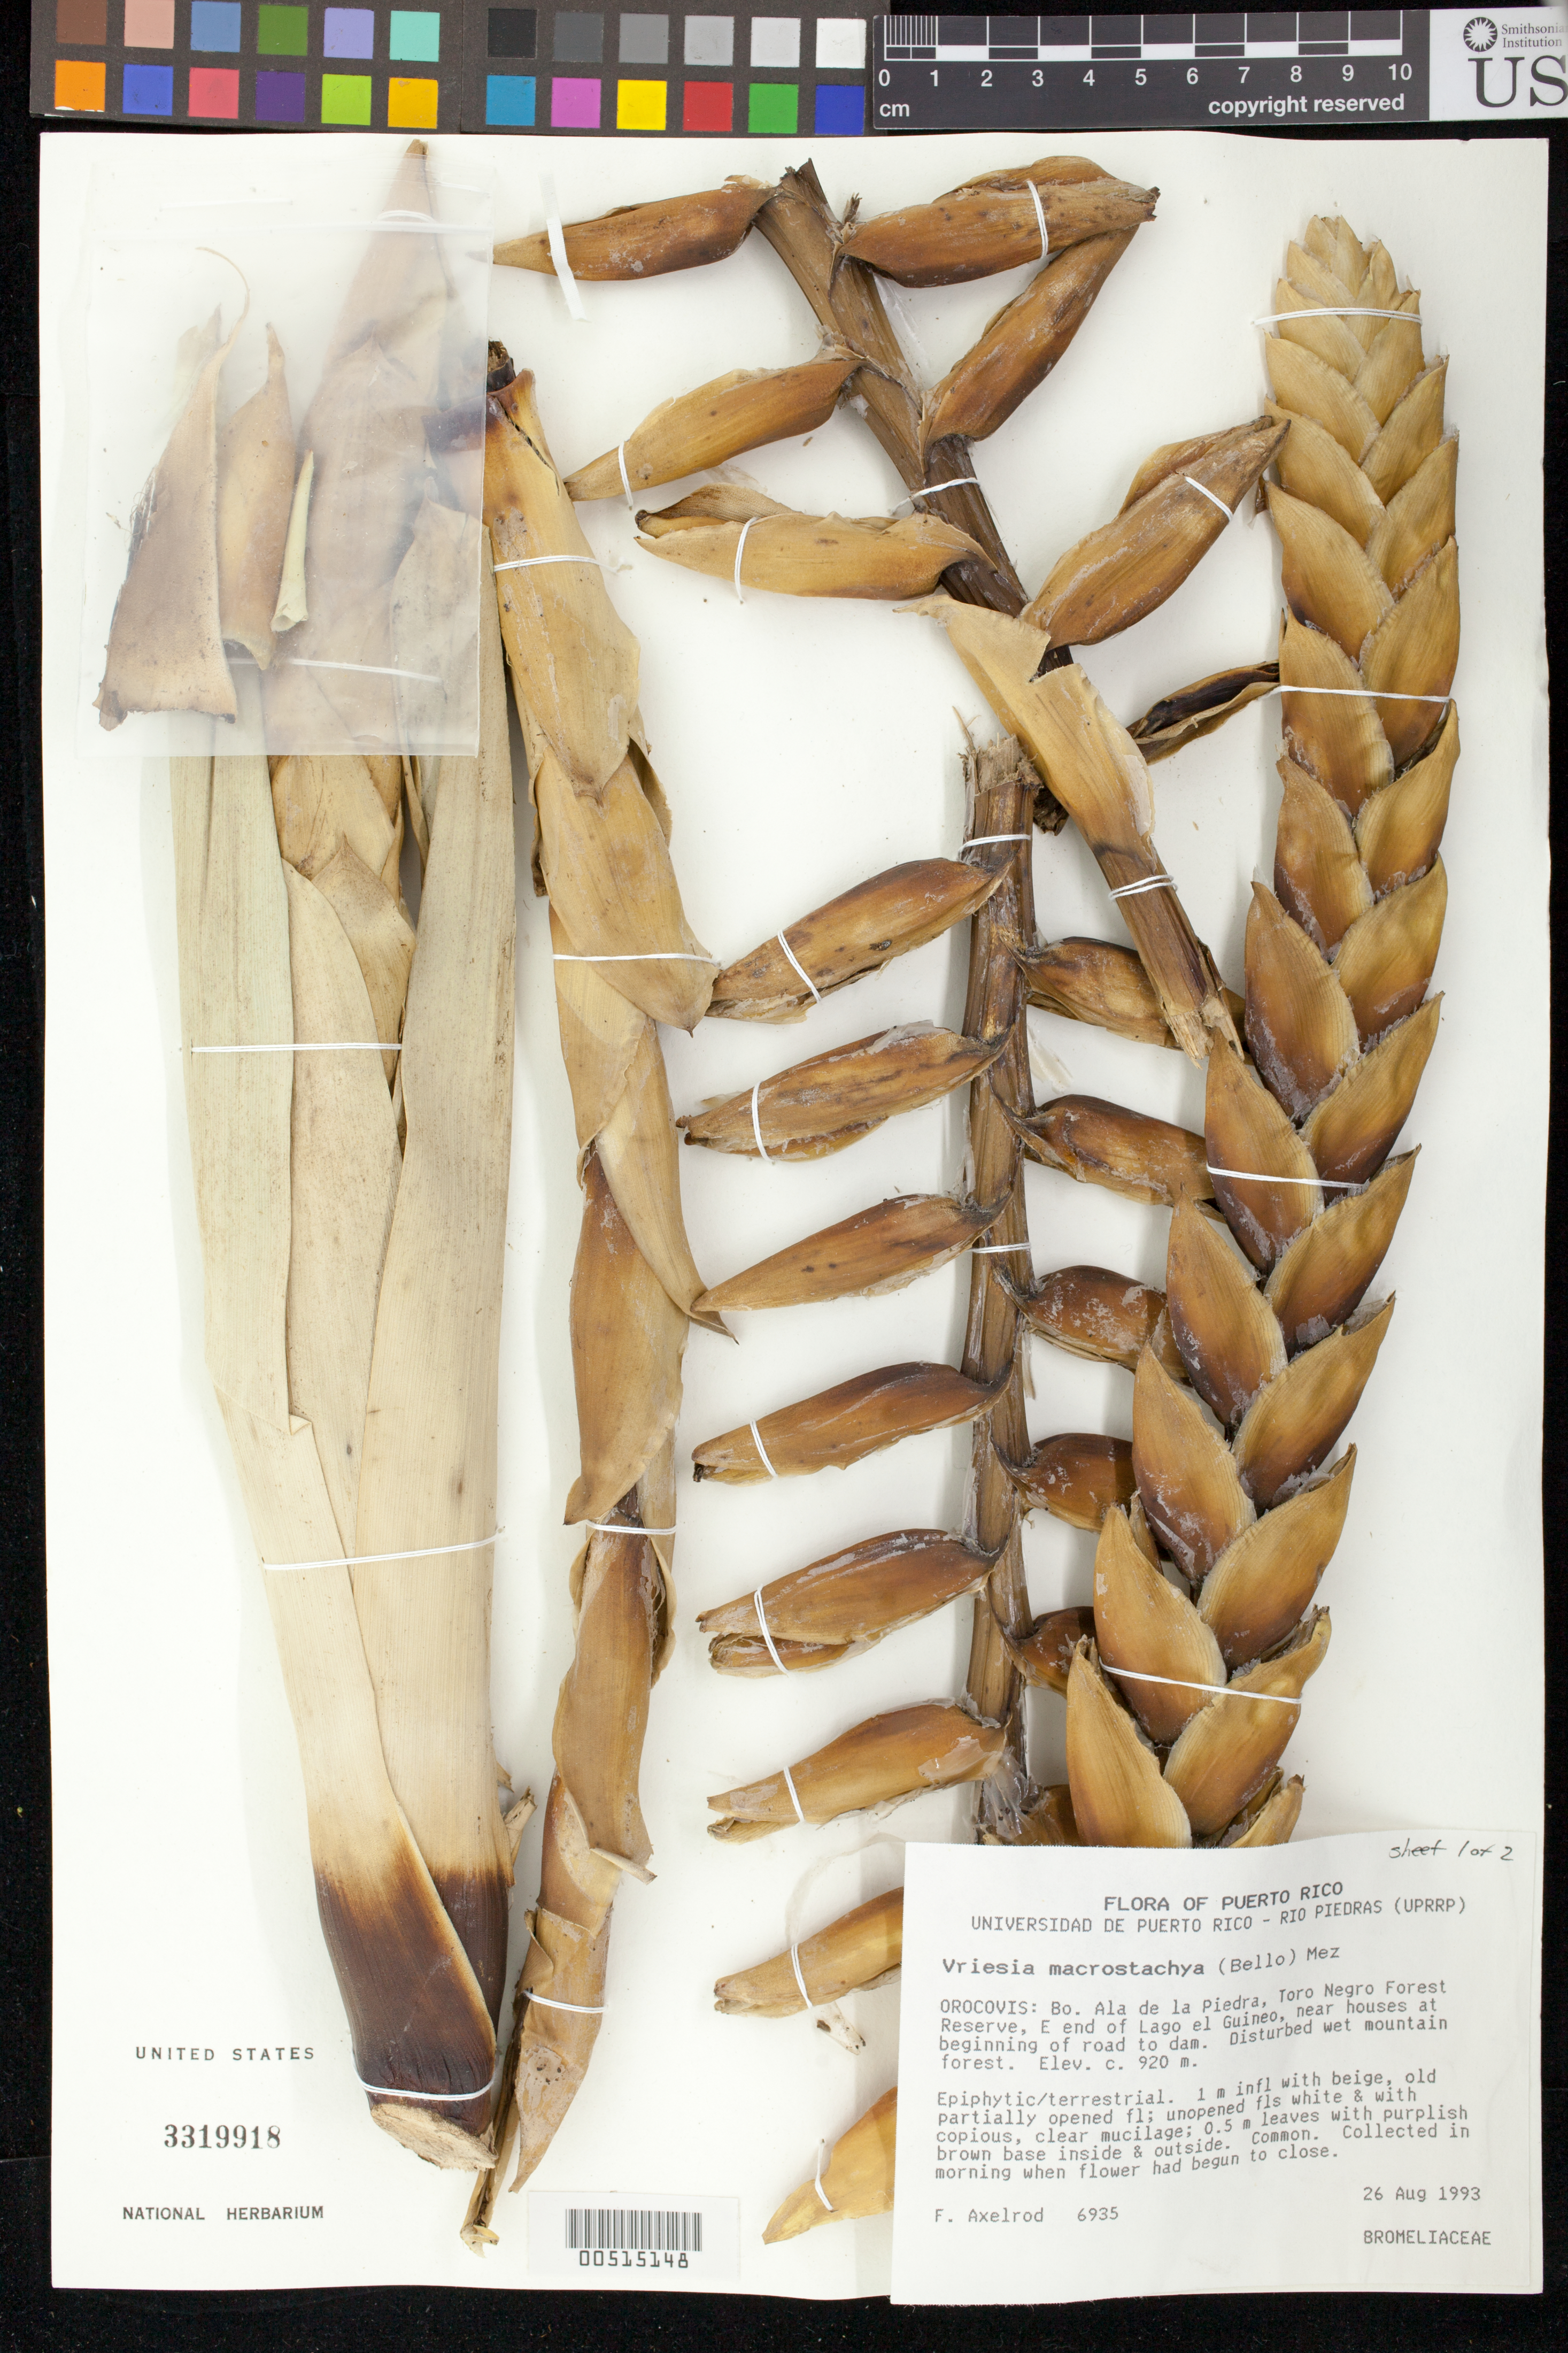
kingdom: Plantae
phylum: Tracheophyta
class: Liliopsida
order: Poales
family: Bromeliaceae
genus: Caraguata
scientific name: Caraguata macrostachya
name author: Bello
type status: Neotype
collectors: F. S. Axelrod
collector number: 6935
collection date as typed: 26 Aug 1993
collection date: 1993-08-26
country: Puerto Rico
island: Greater Antilles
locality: Orocovis: Bo. Ala de la Piedra, Toro Negro Forest Reserve, E end of Lago el Guineo, near houses at beginning of road to dam.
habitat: Disturbed wet mountain forest.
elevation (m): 920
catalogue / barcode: US 3319918